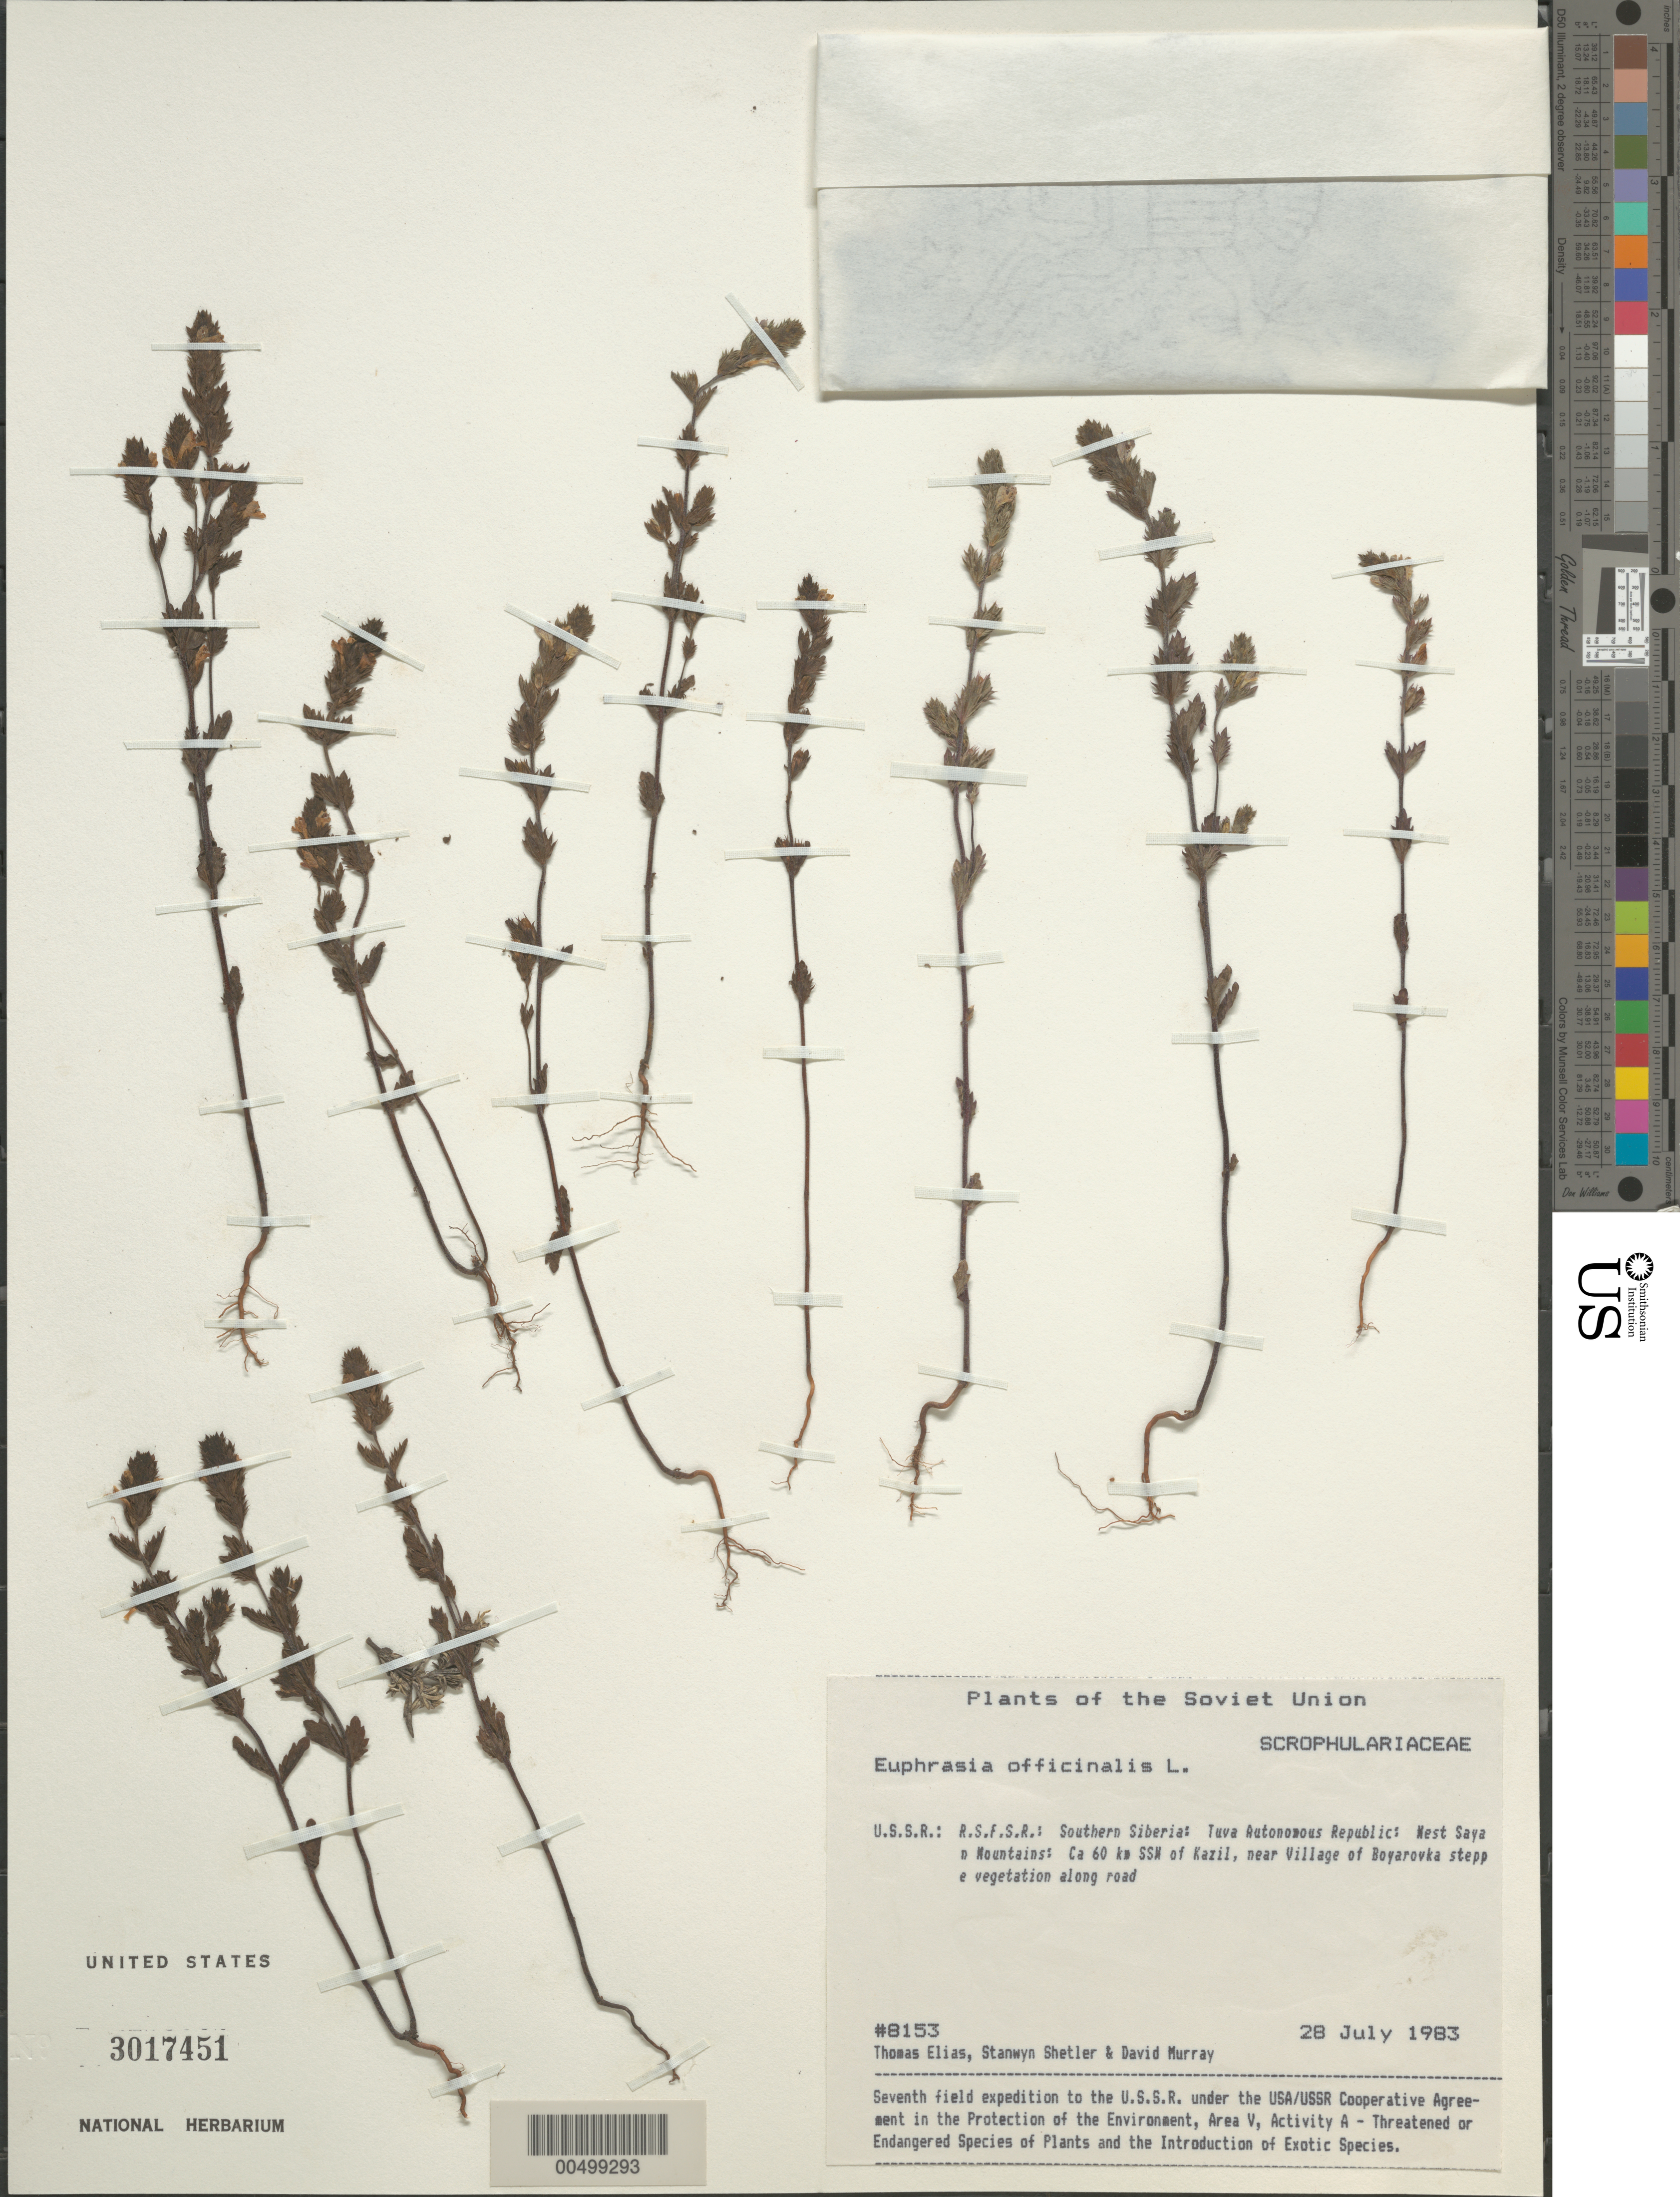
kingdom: Plantae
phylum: Tracheophyta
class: Magnoliopsida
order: Lamiales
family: Orobanchaceae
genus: Euphrasia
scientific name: Euphrasia officinalis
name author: L.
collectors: T. Elias, S. Shetler & D. F. Murray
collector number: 8153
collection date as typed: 28 Jul 1983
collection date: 1983-07-28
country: Russian Federation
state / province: Tuva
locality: West Sayan Mountains, ca. 60 km SSW of Kazil [Kyzyl], near Village of Boyarovka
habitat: steppe vegetation along the road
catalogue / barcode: US 3017451